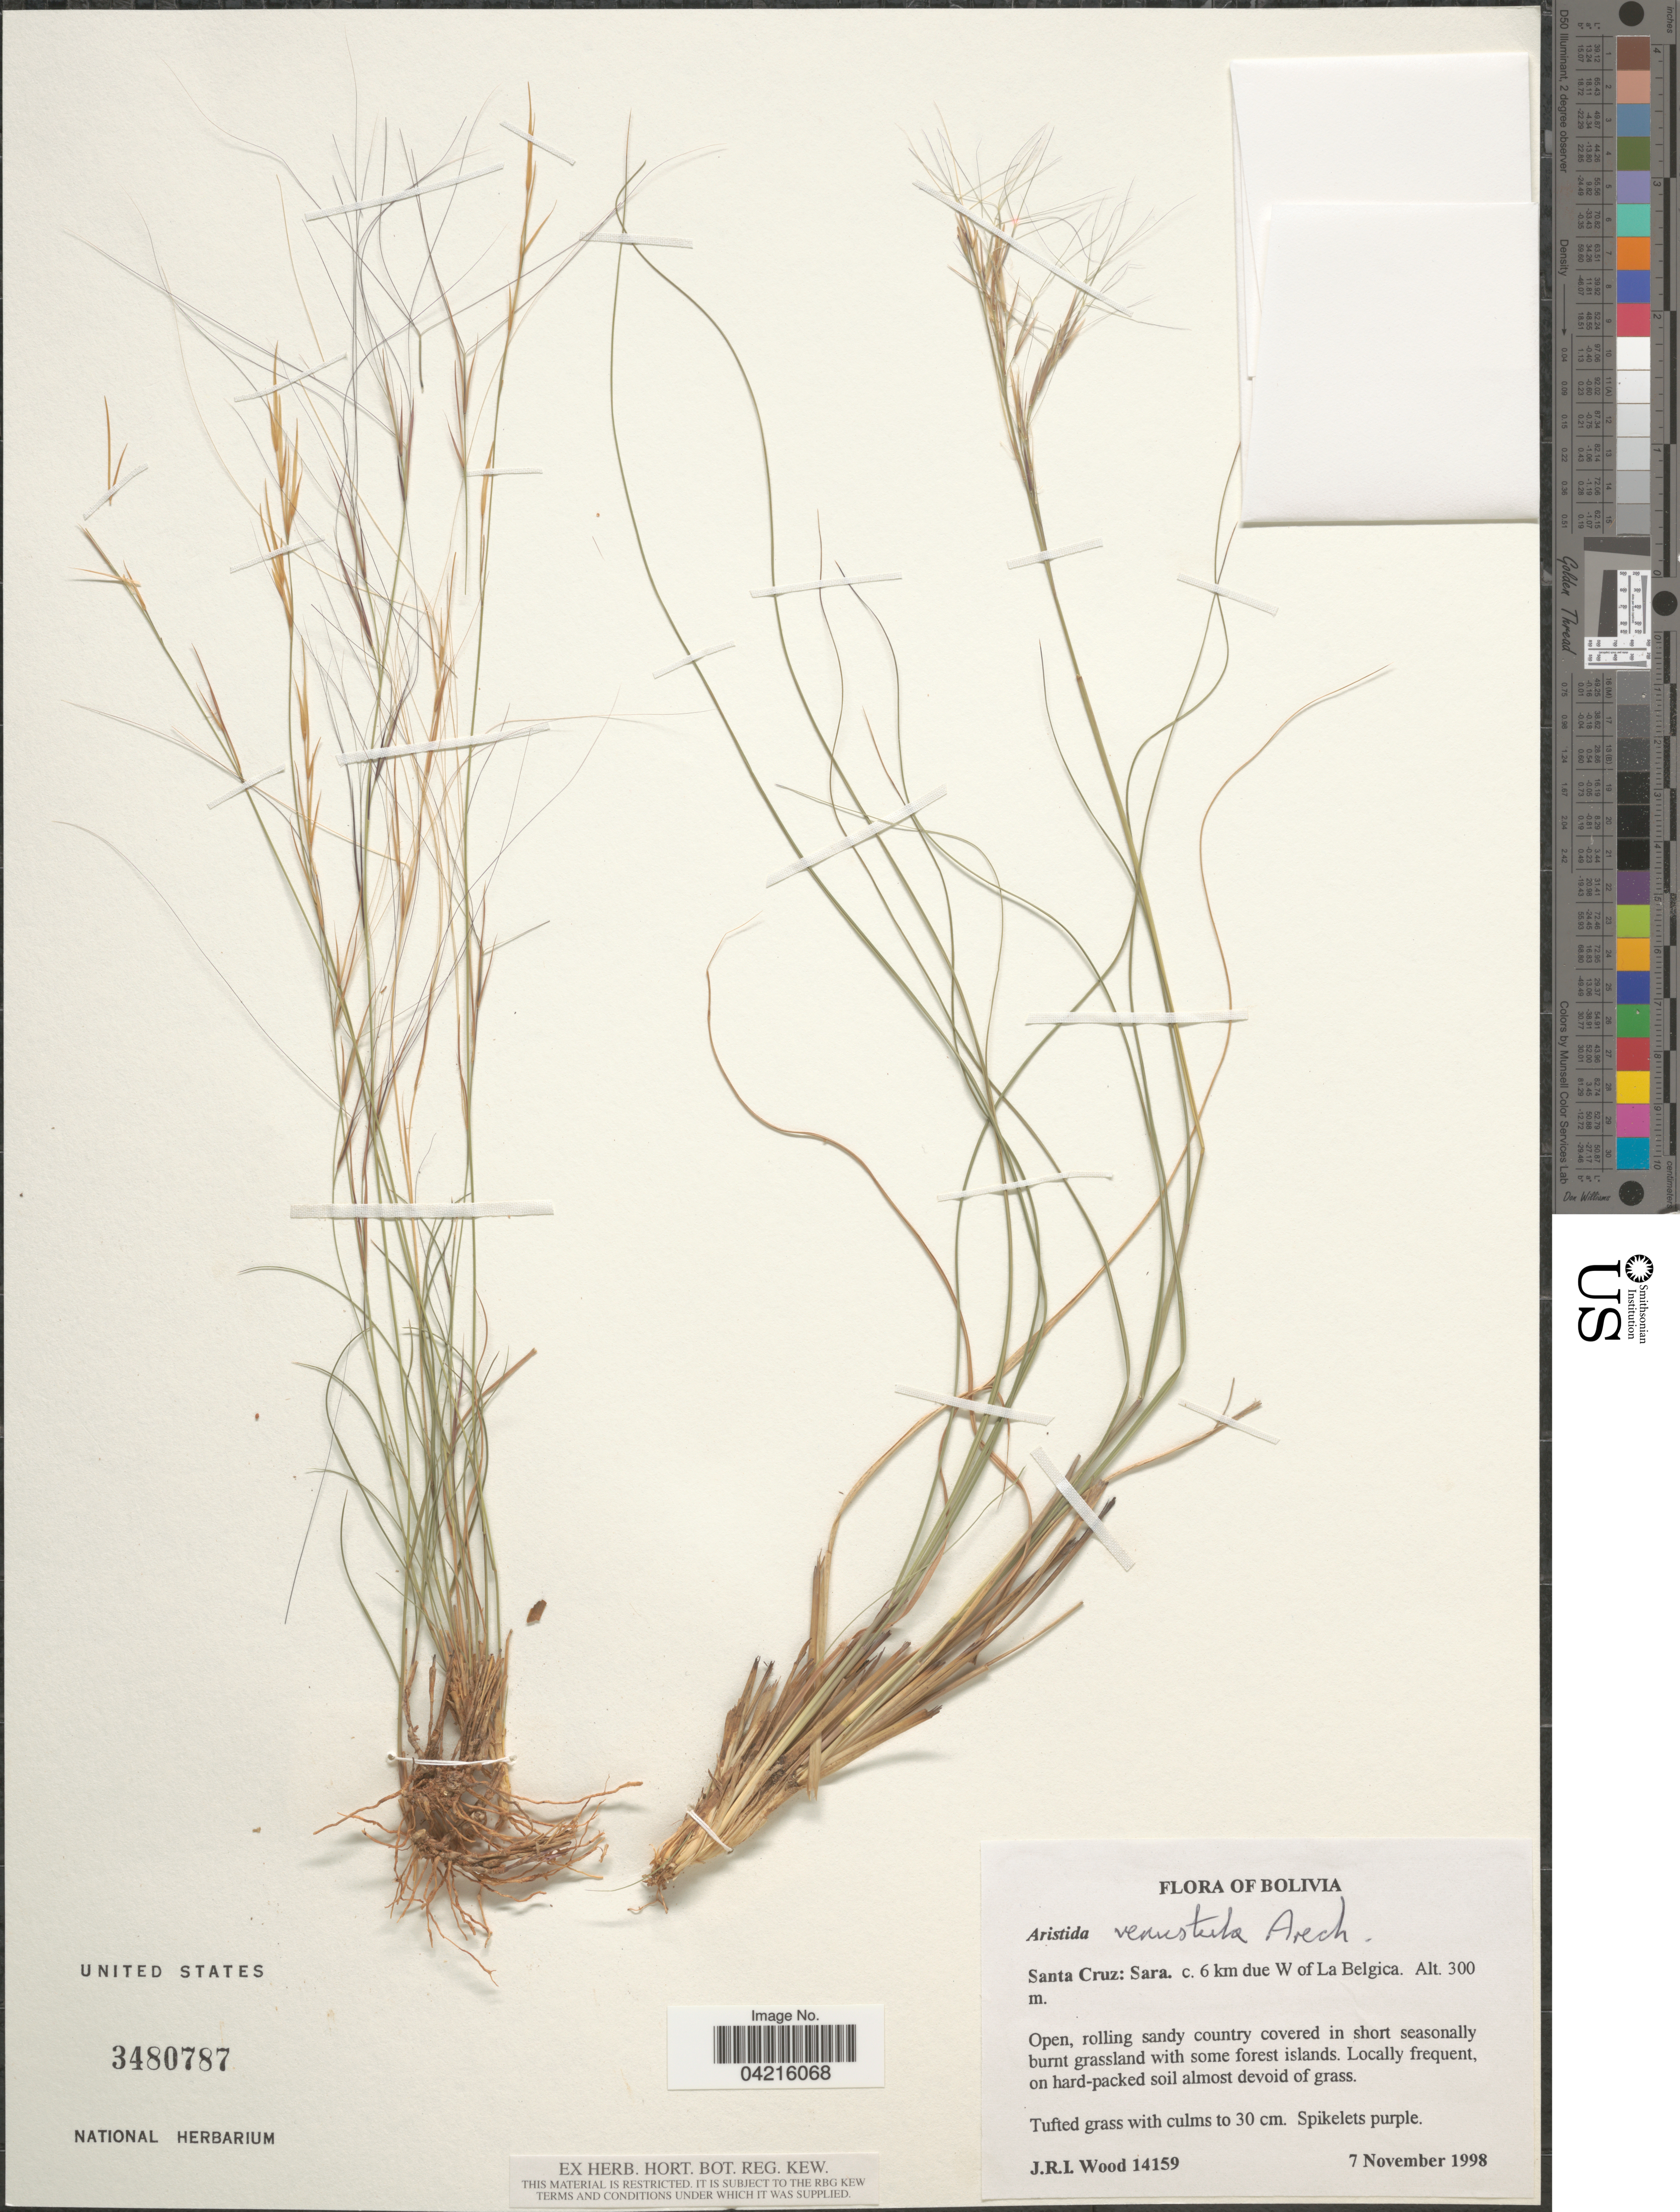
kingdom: Plantae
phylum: Tracheophyta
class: Liliopsida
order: Poales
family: Poaceae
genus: Aristida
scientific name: Aristida venustula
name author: Arechav.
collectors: J. R. I. Wood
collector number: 14159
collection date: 1998-11-07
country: Bolivia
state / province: Santa Cruz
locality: Sara c. 6 km due W of La Belgica.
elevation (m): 300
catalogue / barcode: US 3480787